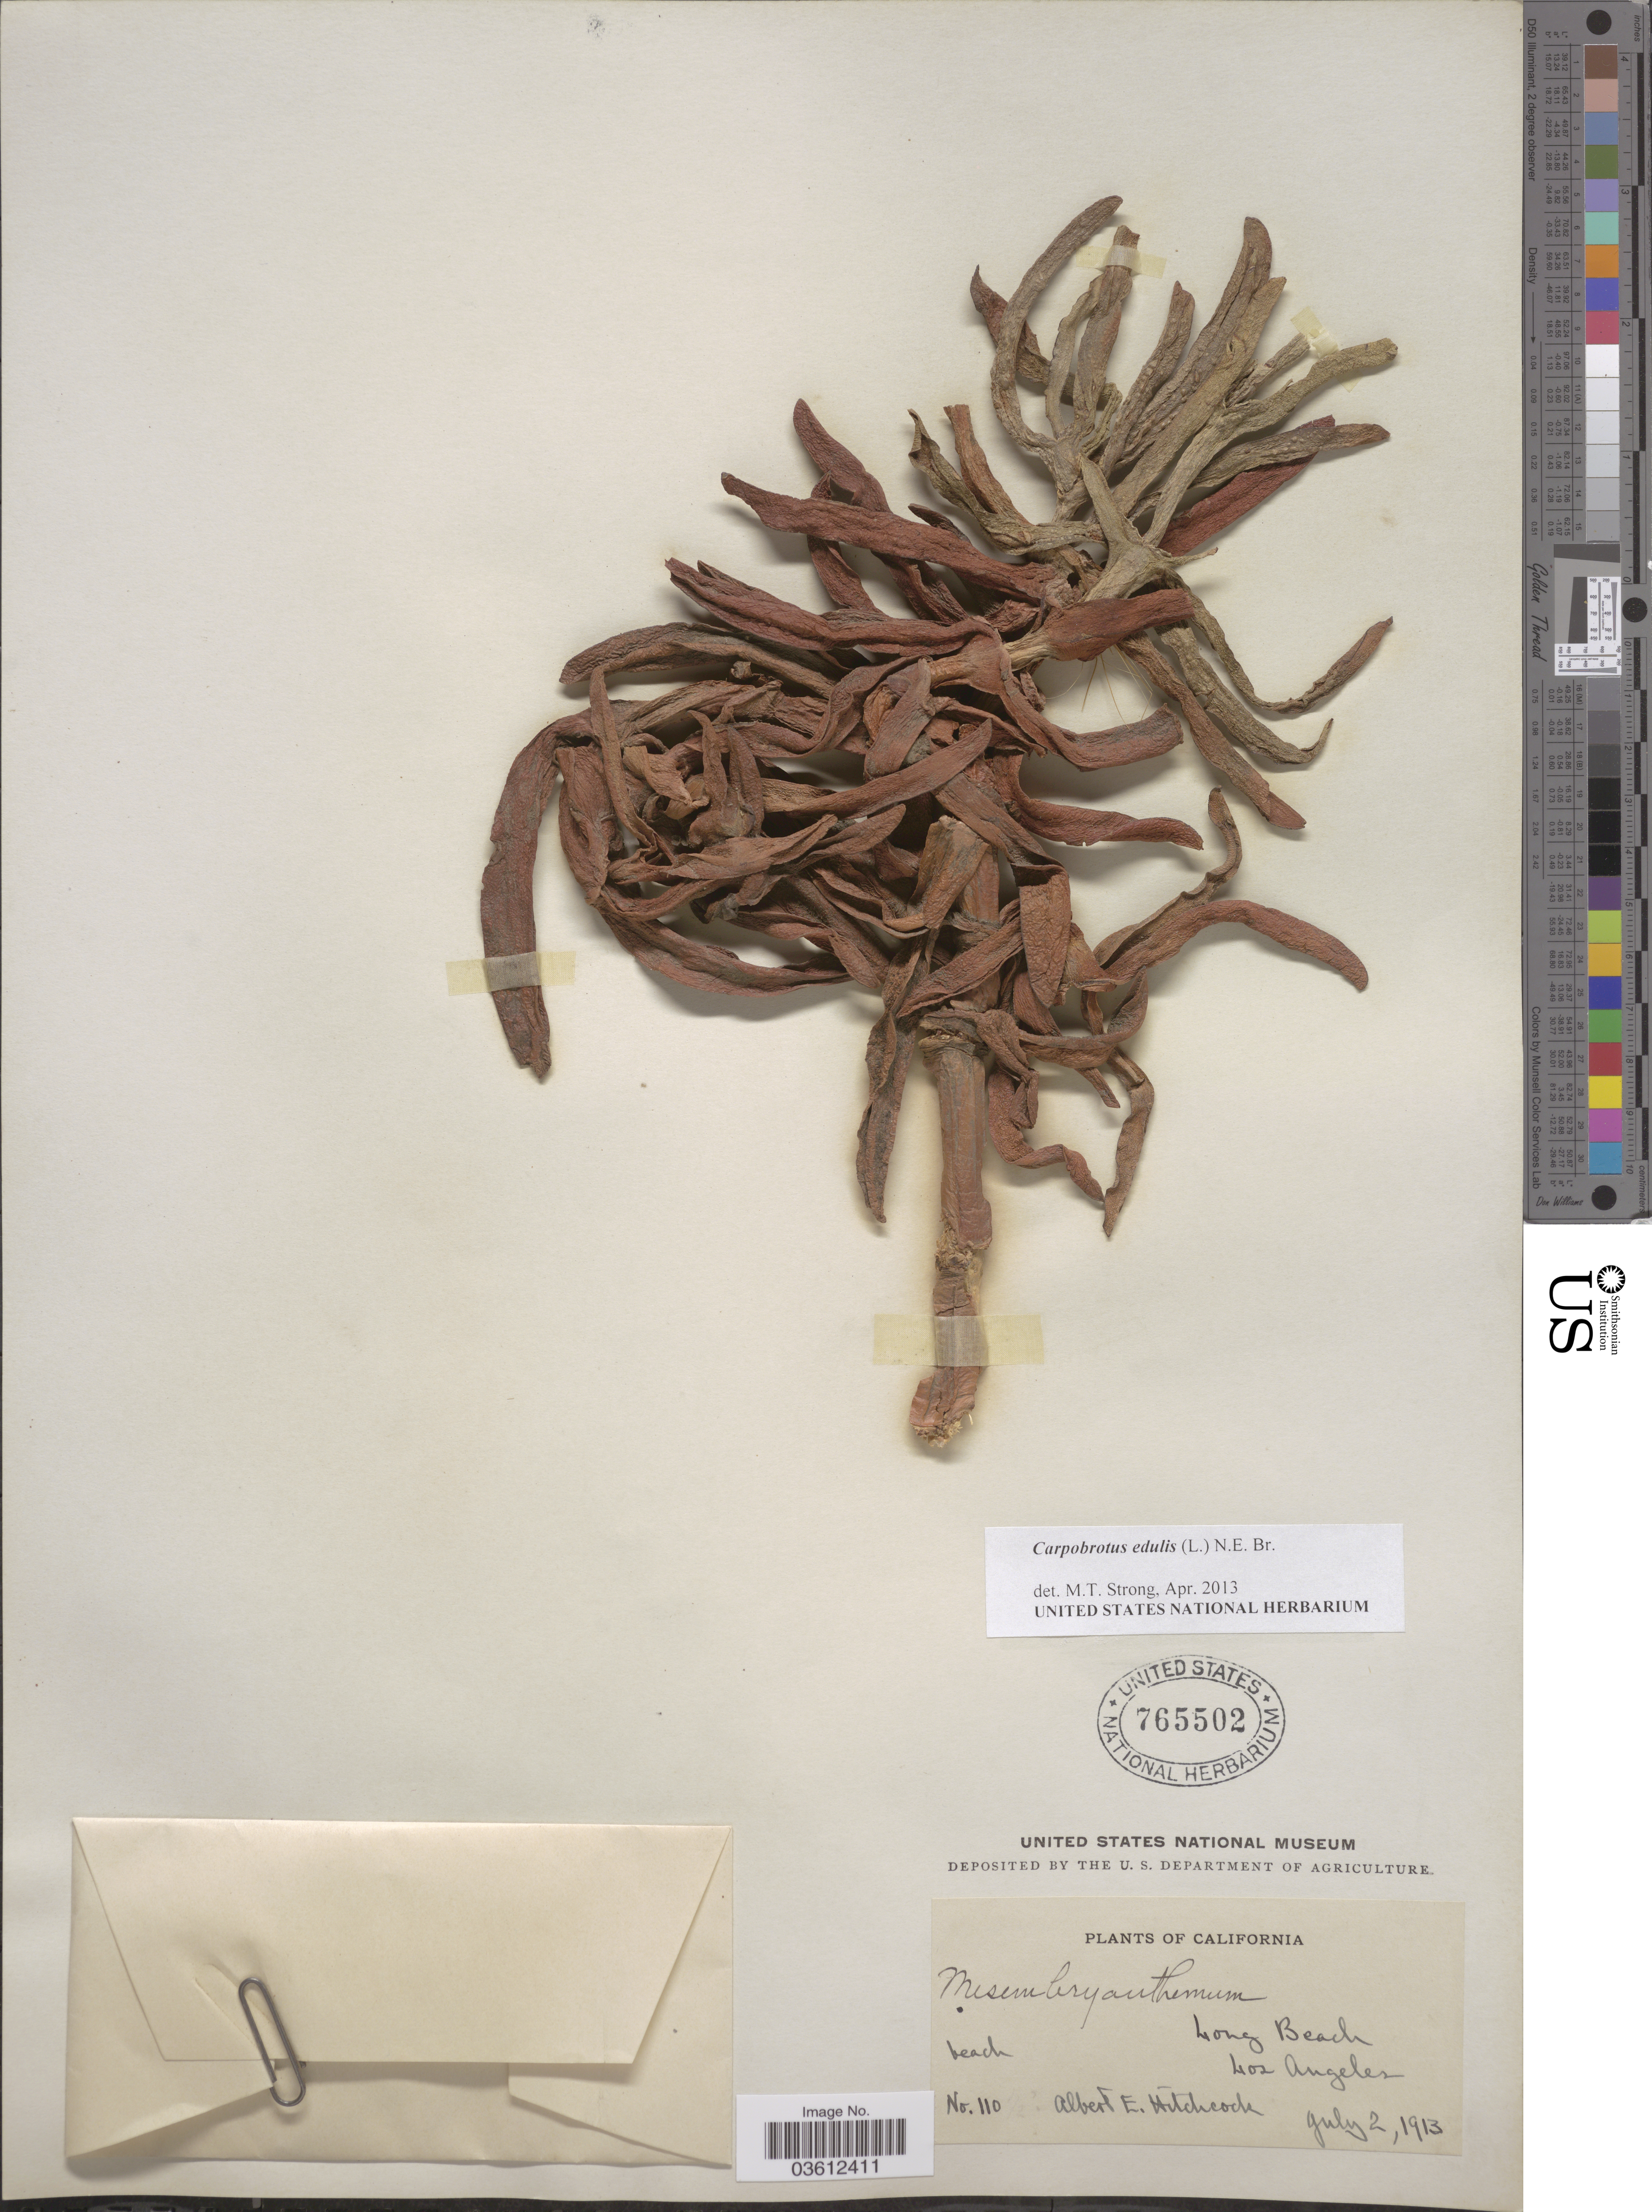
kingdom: Plantae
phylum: Tracheophyta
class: Magnoliopsida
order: Caryophyllales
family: Aizoaceae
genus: Carpobrotus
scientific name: Carpobrotus edulis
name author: (L.) N.E. Br.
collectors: A. Hitchcock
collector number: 110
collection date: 1913-07-02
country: United States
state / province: California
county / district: Los Angeles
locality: Long Beach. Los Angeles.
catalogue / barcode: US 765502